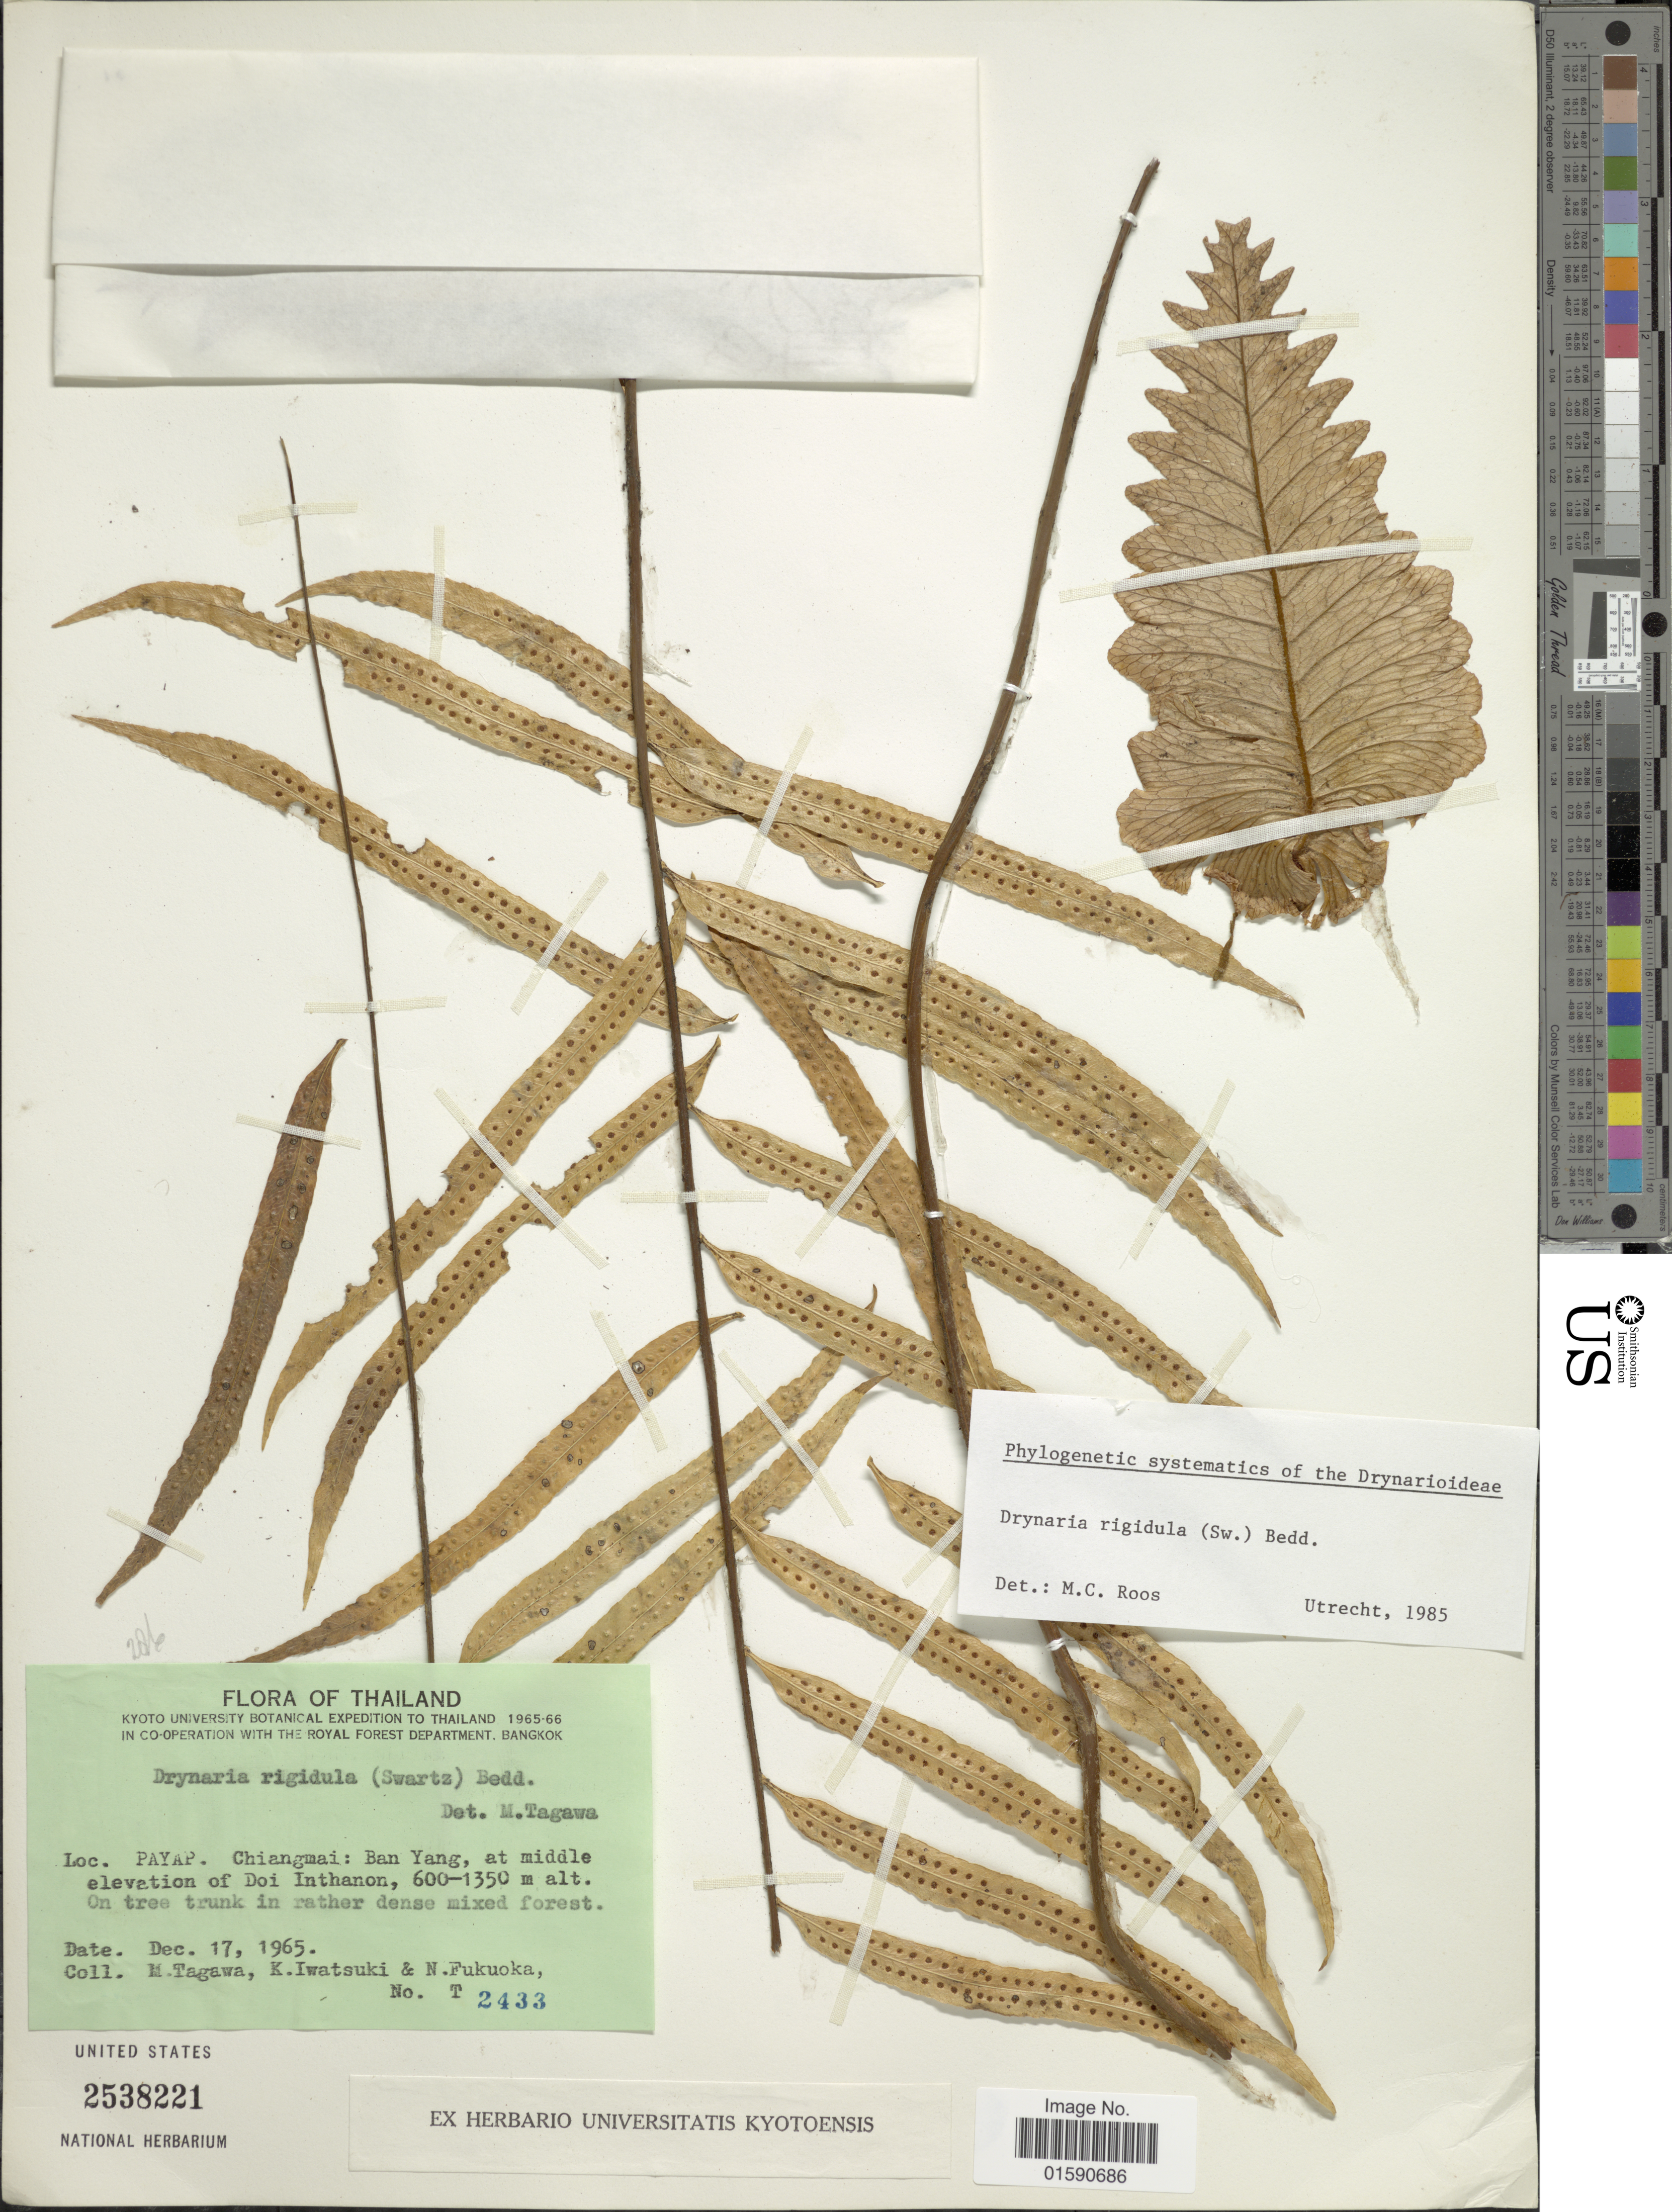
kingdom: Plantae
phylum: Tracheophyta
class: Polypodiopsida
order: Polypodiales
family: Polypodiaceae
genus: Drynaria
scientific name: Drynaria rigidula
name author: (Sw.) Bedd.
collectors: M. Tagawa, K. Iwatsuki & N. Fukuoka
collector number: T 2433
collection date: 1965-12-17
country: Thailand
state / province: Chiang Mai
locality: Chiang mai: Ban Yang, at middle elevation of Doi Inthanon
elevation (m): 600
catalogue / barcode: US 2538221